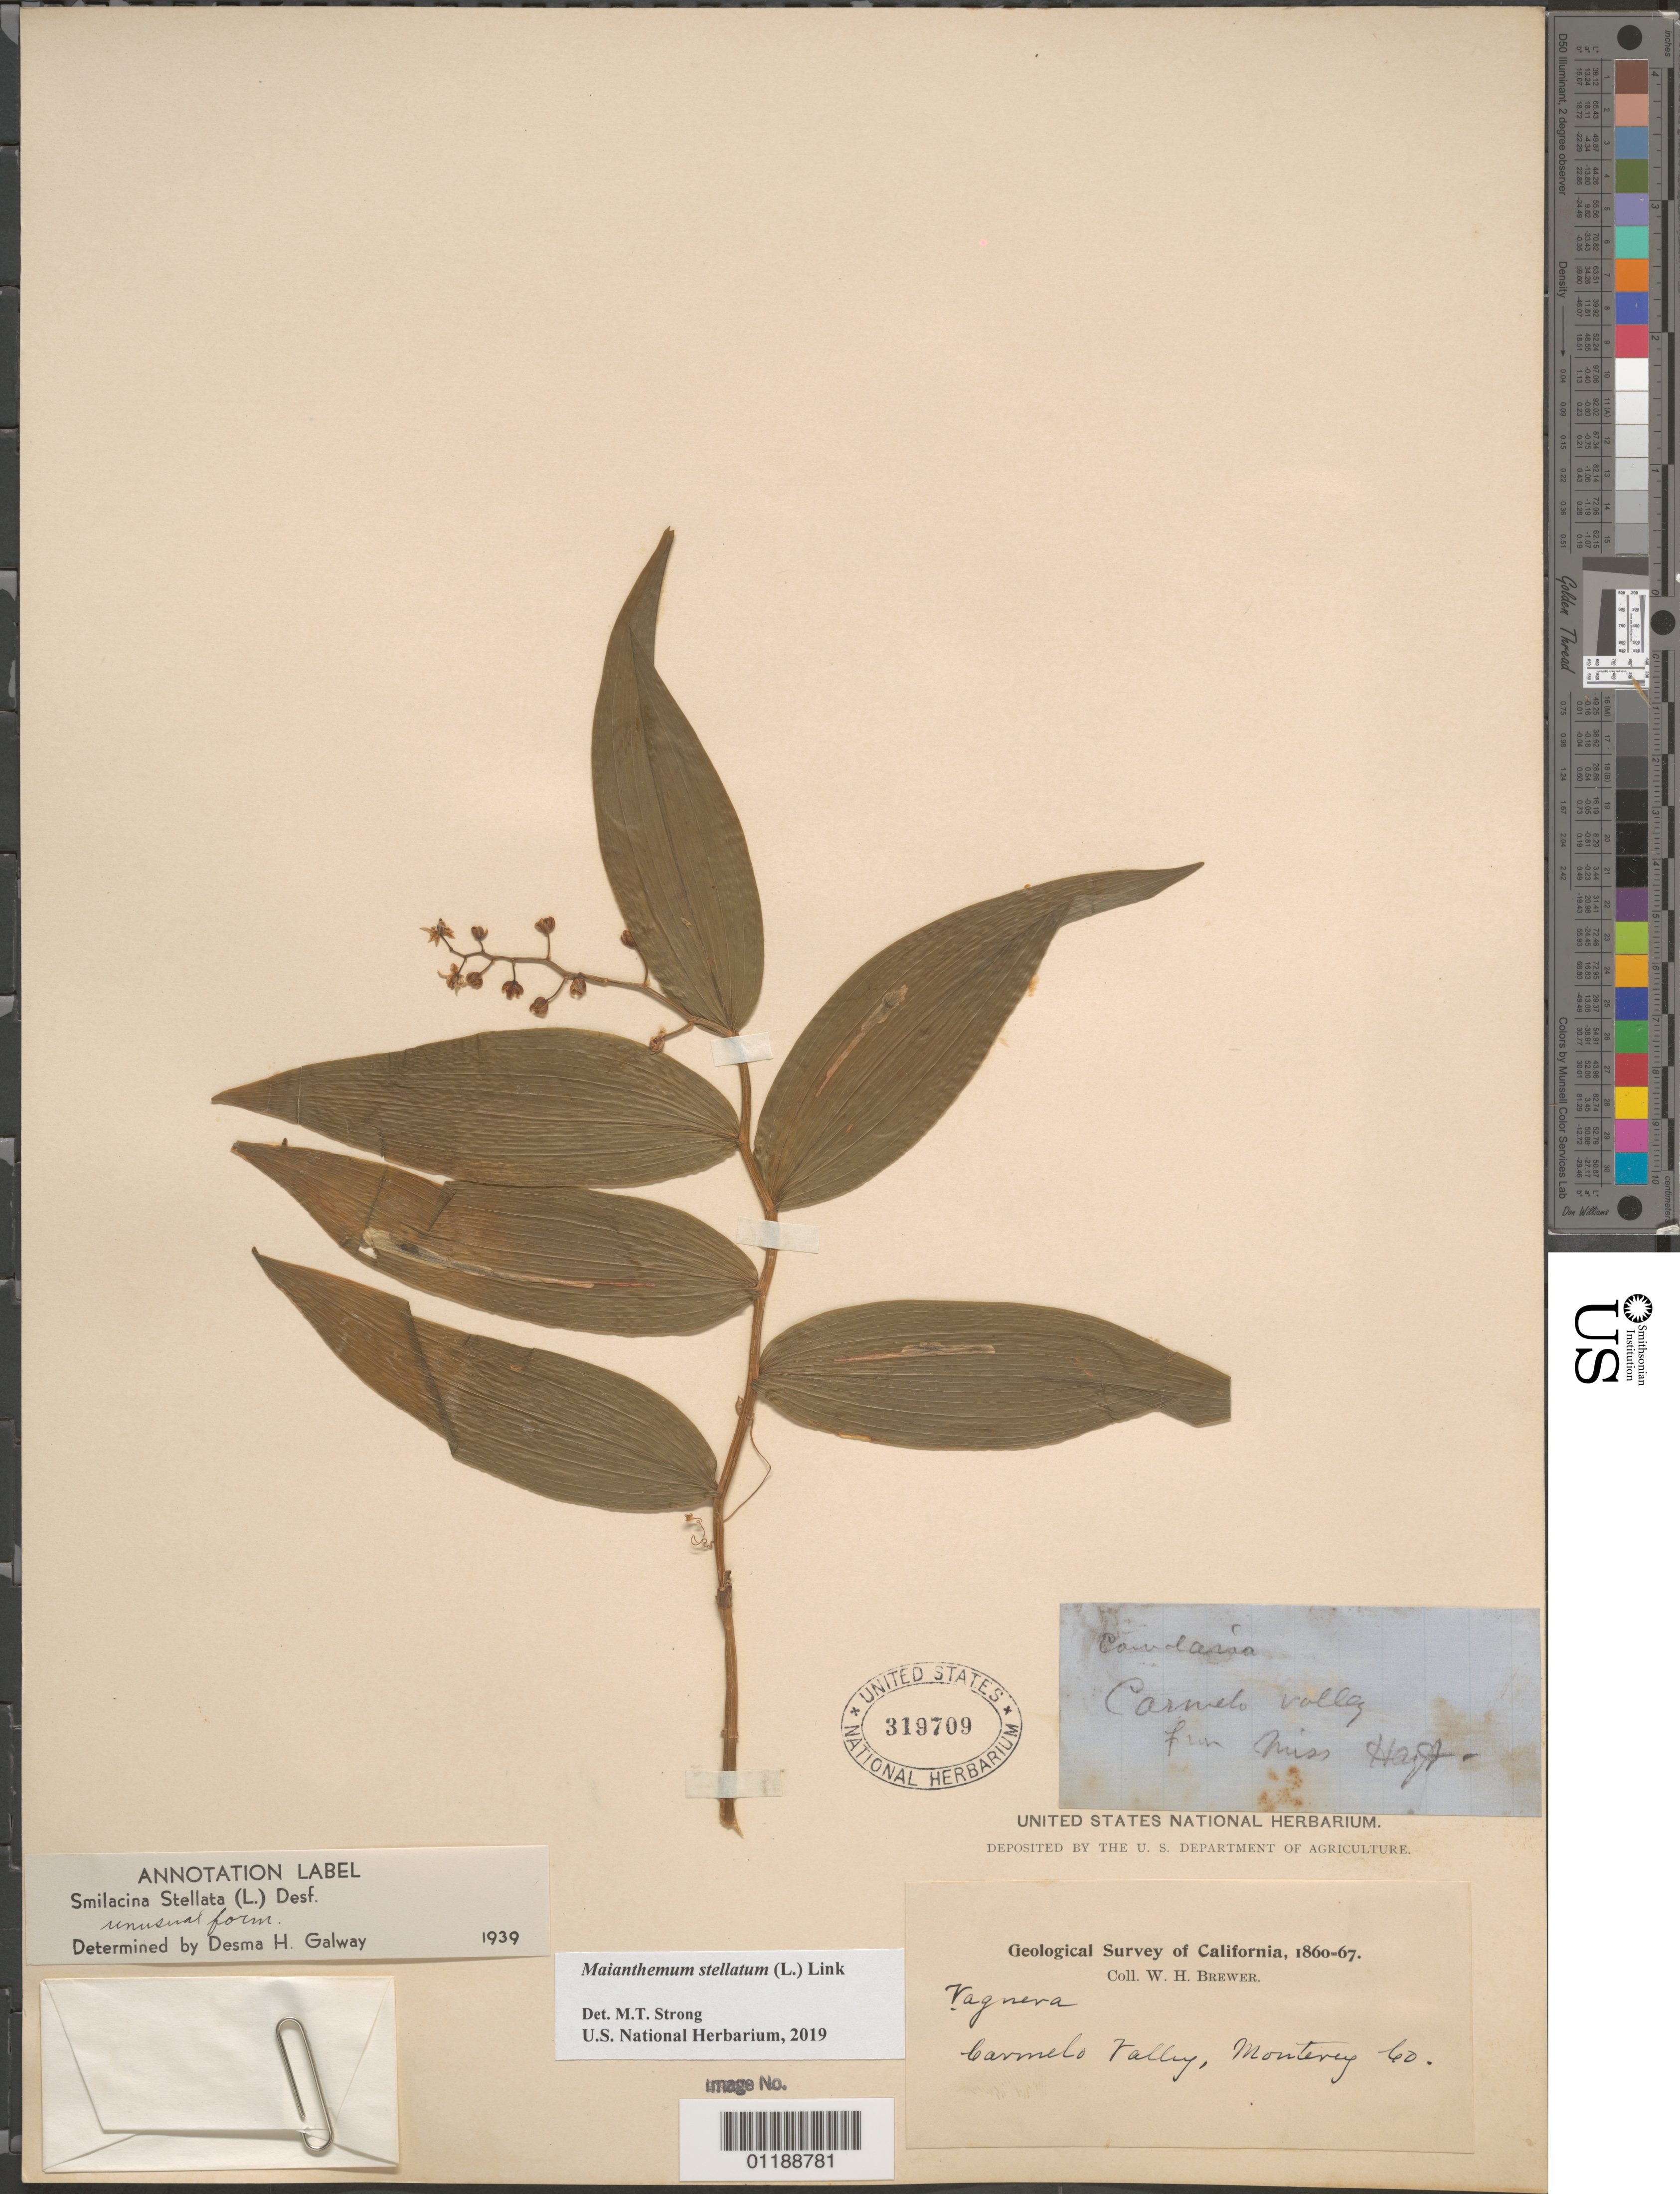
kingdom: Plantae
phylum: Tracheophyta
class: Liliopsida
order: Asparagales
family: Asparagaceae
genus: Maianthemum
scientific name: Maianthemum stellatum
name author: (L.) Link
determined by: Strong, Mark T., (BOT), Smithsonian Institution - National Museum of Natural History (UNITED STATES)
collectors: W. H. Brewer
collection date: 1860/1867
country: United States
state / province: California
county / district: Mendocino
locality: Carmelo Valley.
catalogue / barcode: US 319709